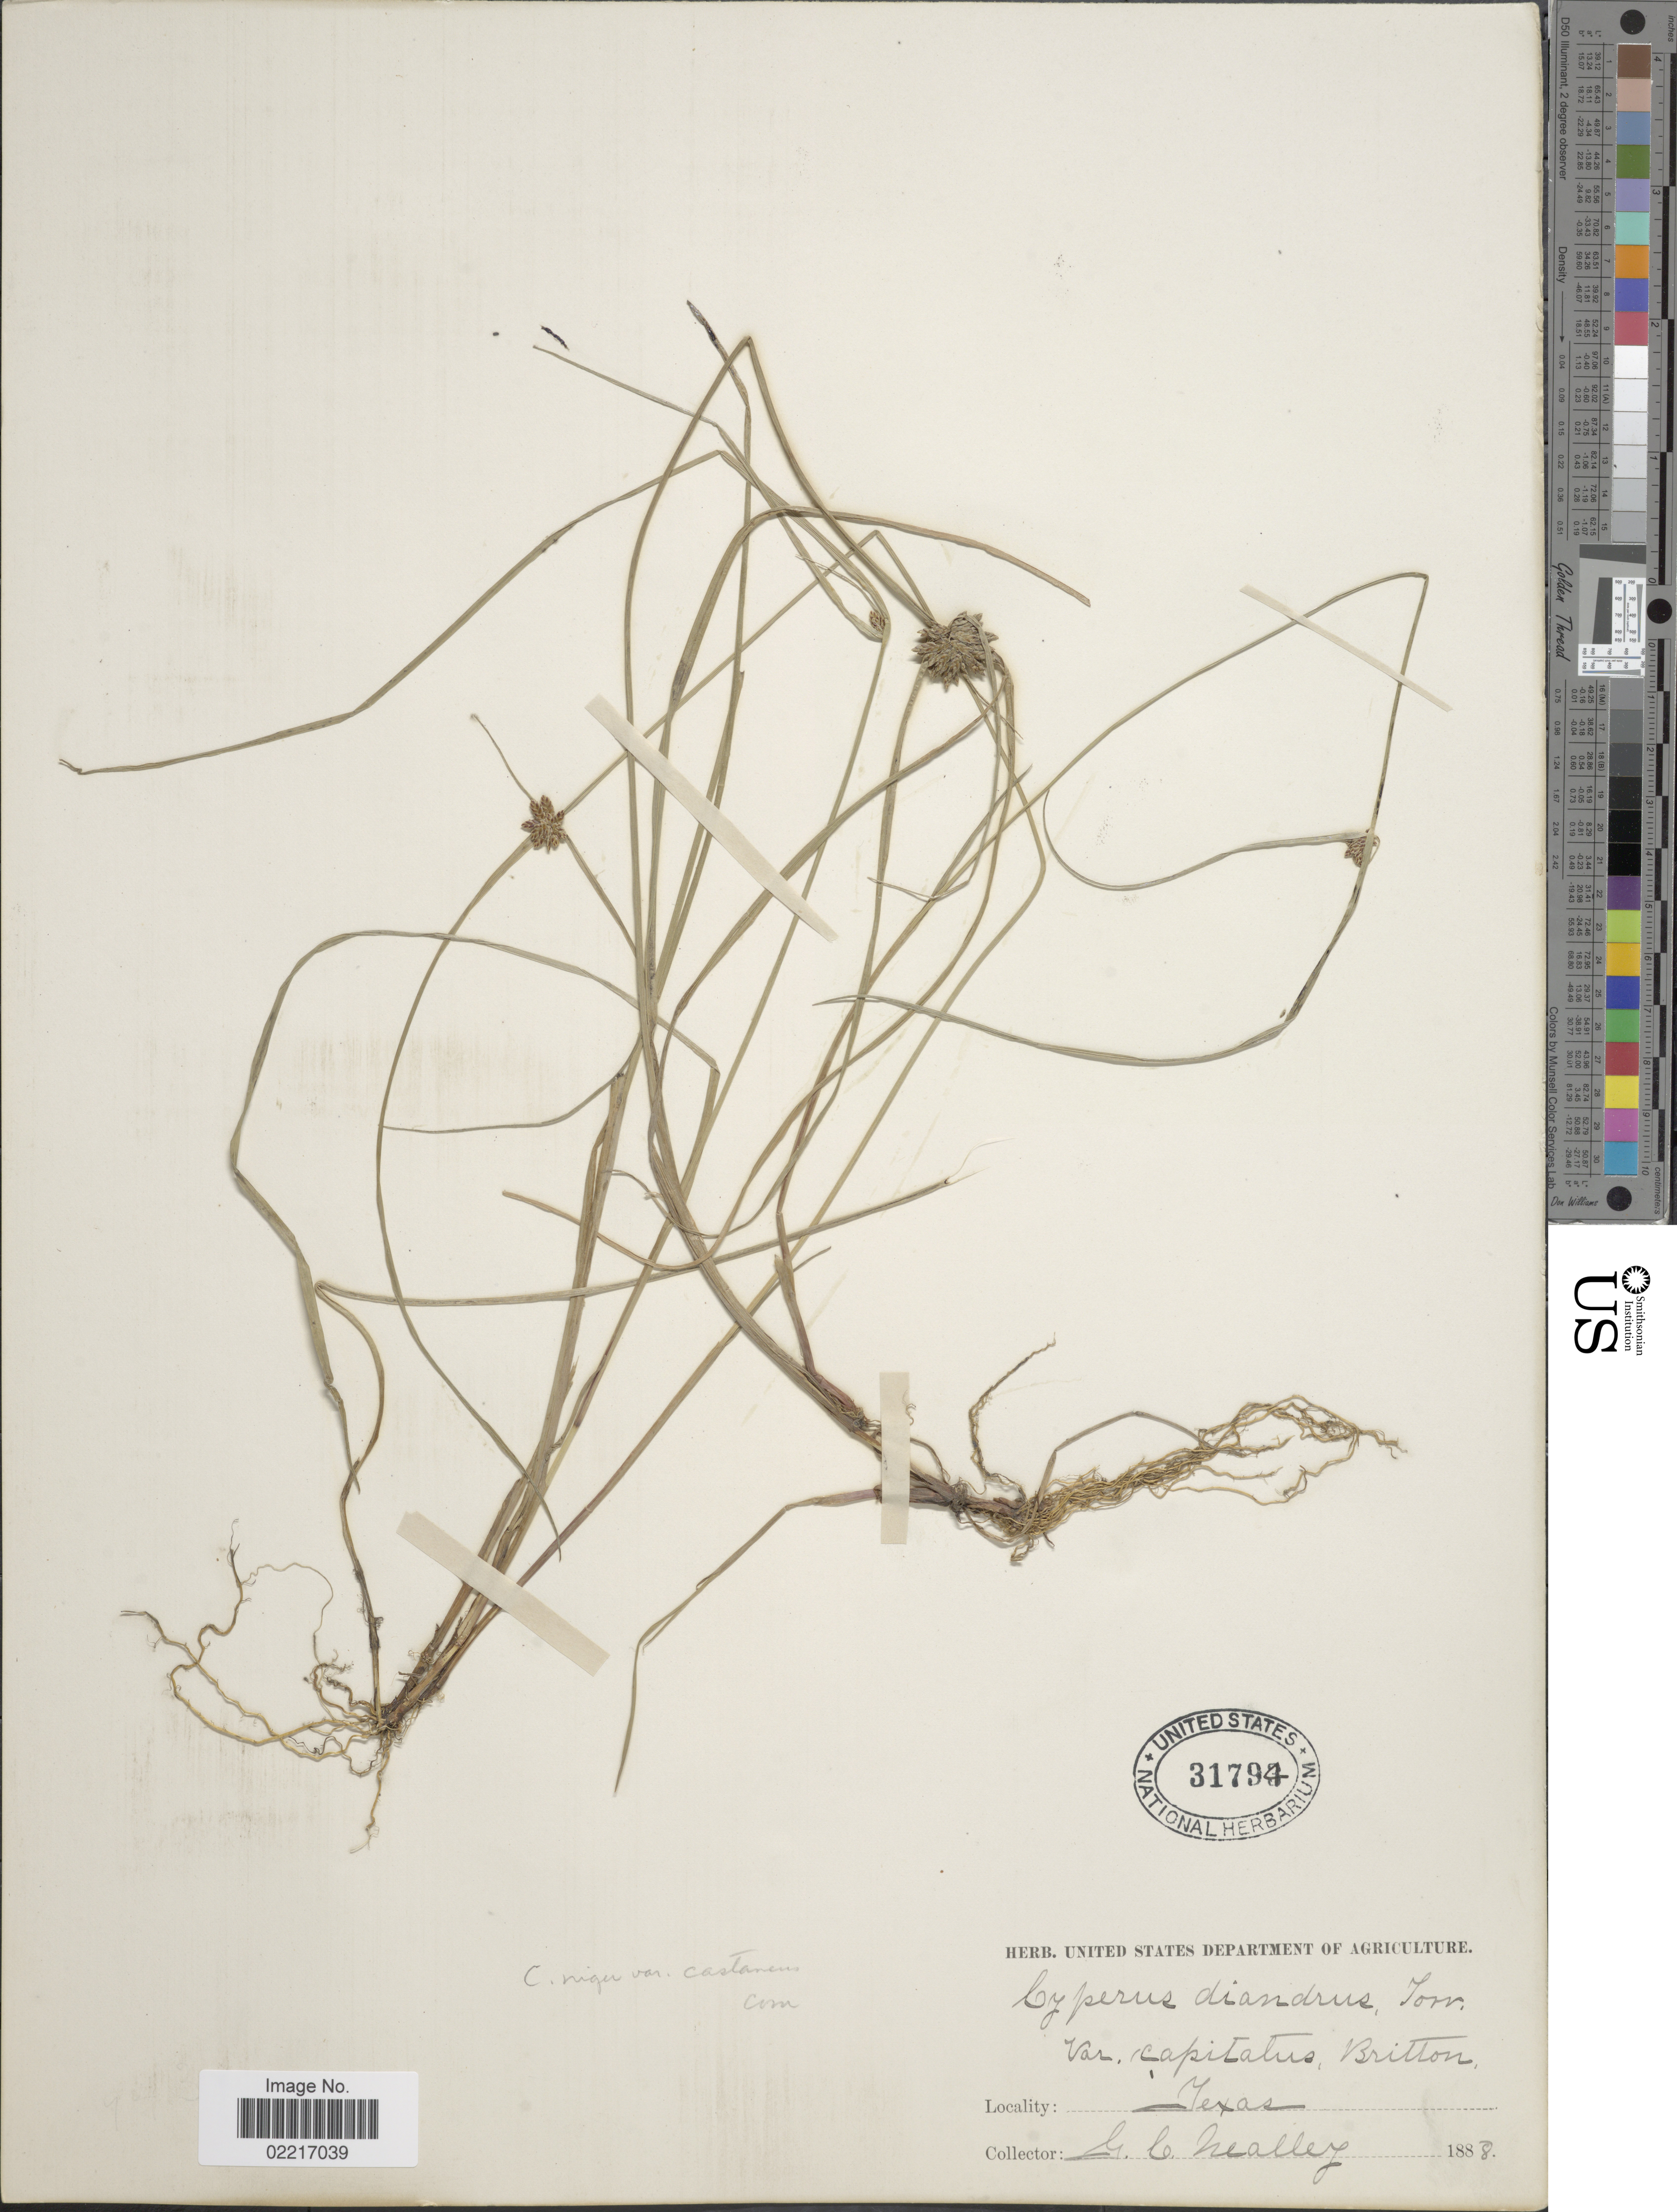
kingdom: Plantae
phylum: Tracheophyta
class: Liliopsida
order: Poales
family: Cyperaceae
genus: Cyperus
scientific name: Cyperus niger var. capitatus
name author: (Britton) O'Neill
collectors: G. C. Nealley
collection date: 1888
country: United States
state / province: Texas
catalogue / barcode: US 31794